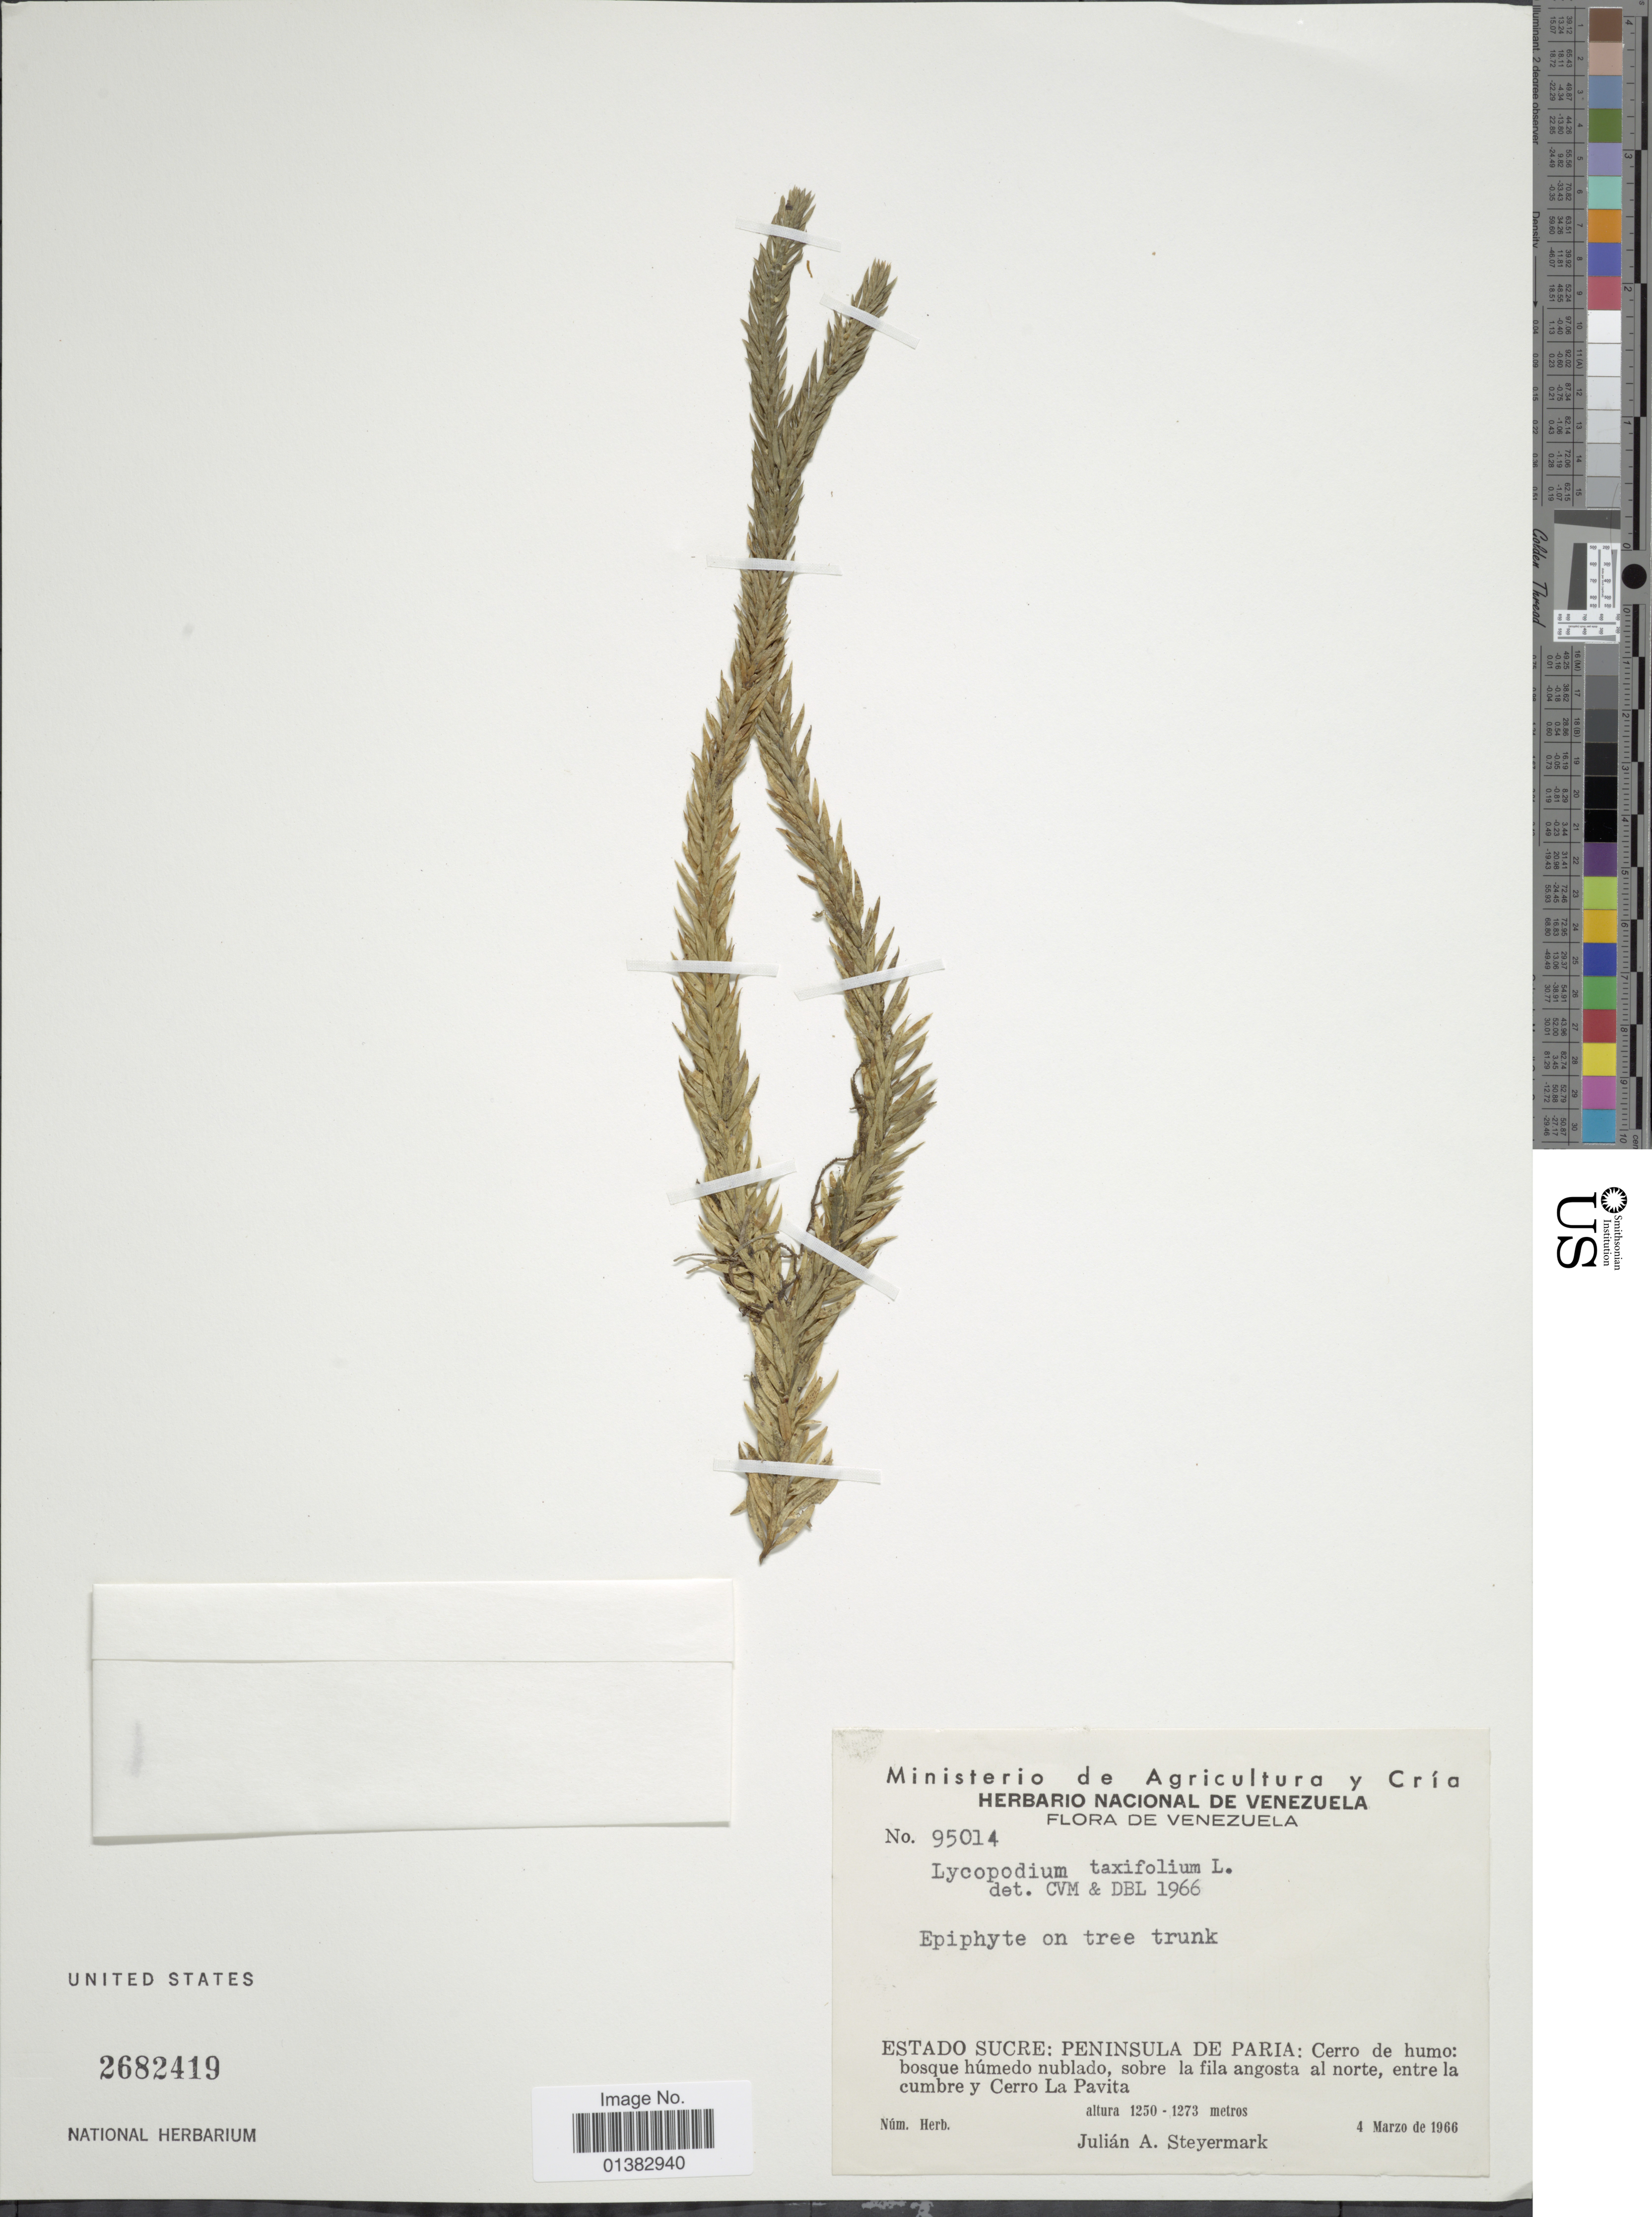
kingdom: Plantae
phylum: Tracheophyta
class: Lycopodiopsida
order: Lycopodiales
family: Lycopodiaceae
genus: Phlegmariurus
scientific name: Phlegmariurus taxifolius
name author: (Sw.) Á. Löve & D. Löve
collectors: J. Steyermark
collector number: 95014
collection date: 1966-03-04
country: Venezuela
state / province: Sucre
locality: Peninsula de Paria: Cerro de humo: bosque húmedo nublado, sobre la fila angosta al norte, entre la cumbre y Cerro La Pavita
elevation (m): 1250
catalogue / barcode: US 2682419